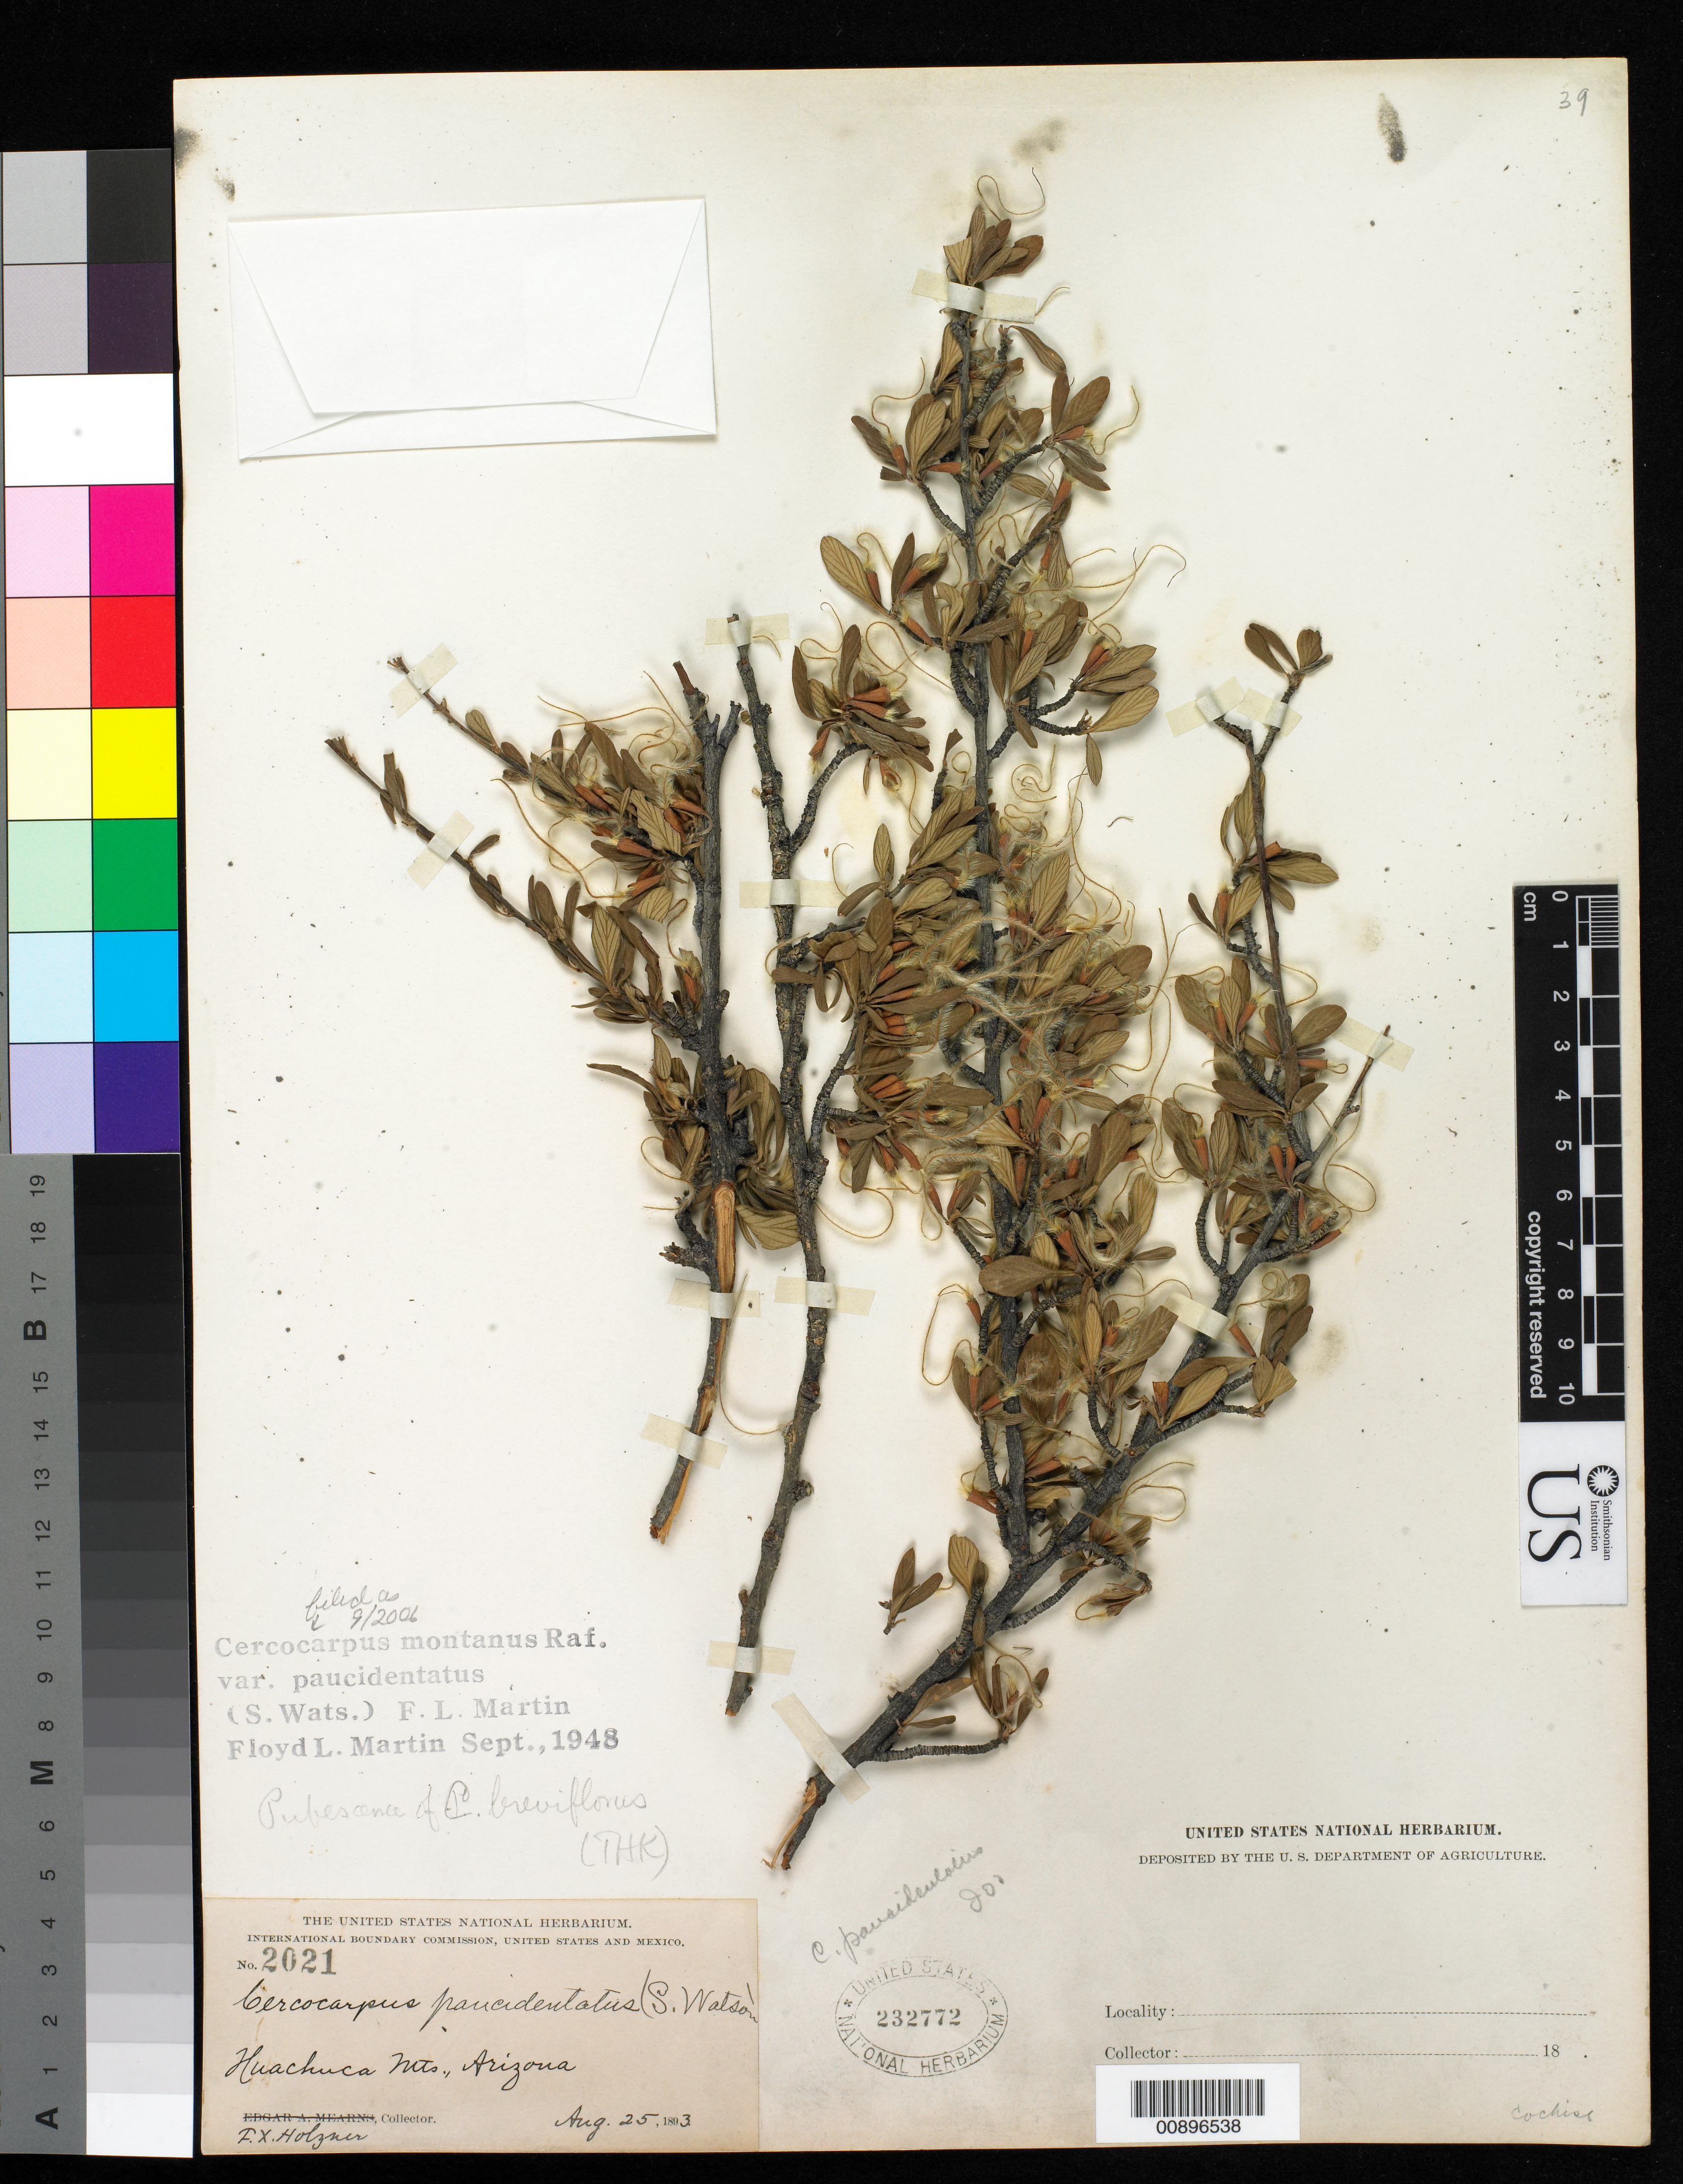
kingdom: Plantae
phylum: Tracheophyta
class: Magnoliopsida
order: Rosales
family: Rosaceae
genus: Cercocarpus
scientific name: Cercocarpus montanus var. paucidentatus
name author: (S. Watson) F.L. Martin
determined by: Martin, F. L.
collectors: F. X. Holzner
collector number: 2021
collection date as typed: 25 Aug 1893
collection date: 1893-08-25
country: United States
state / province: Arizona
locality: Huachuca Mts.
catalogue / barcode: US 232772